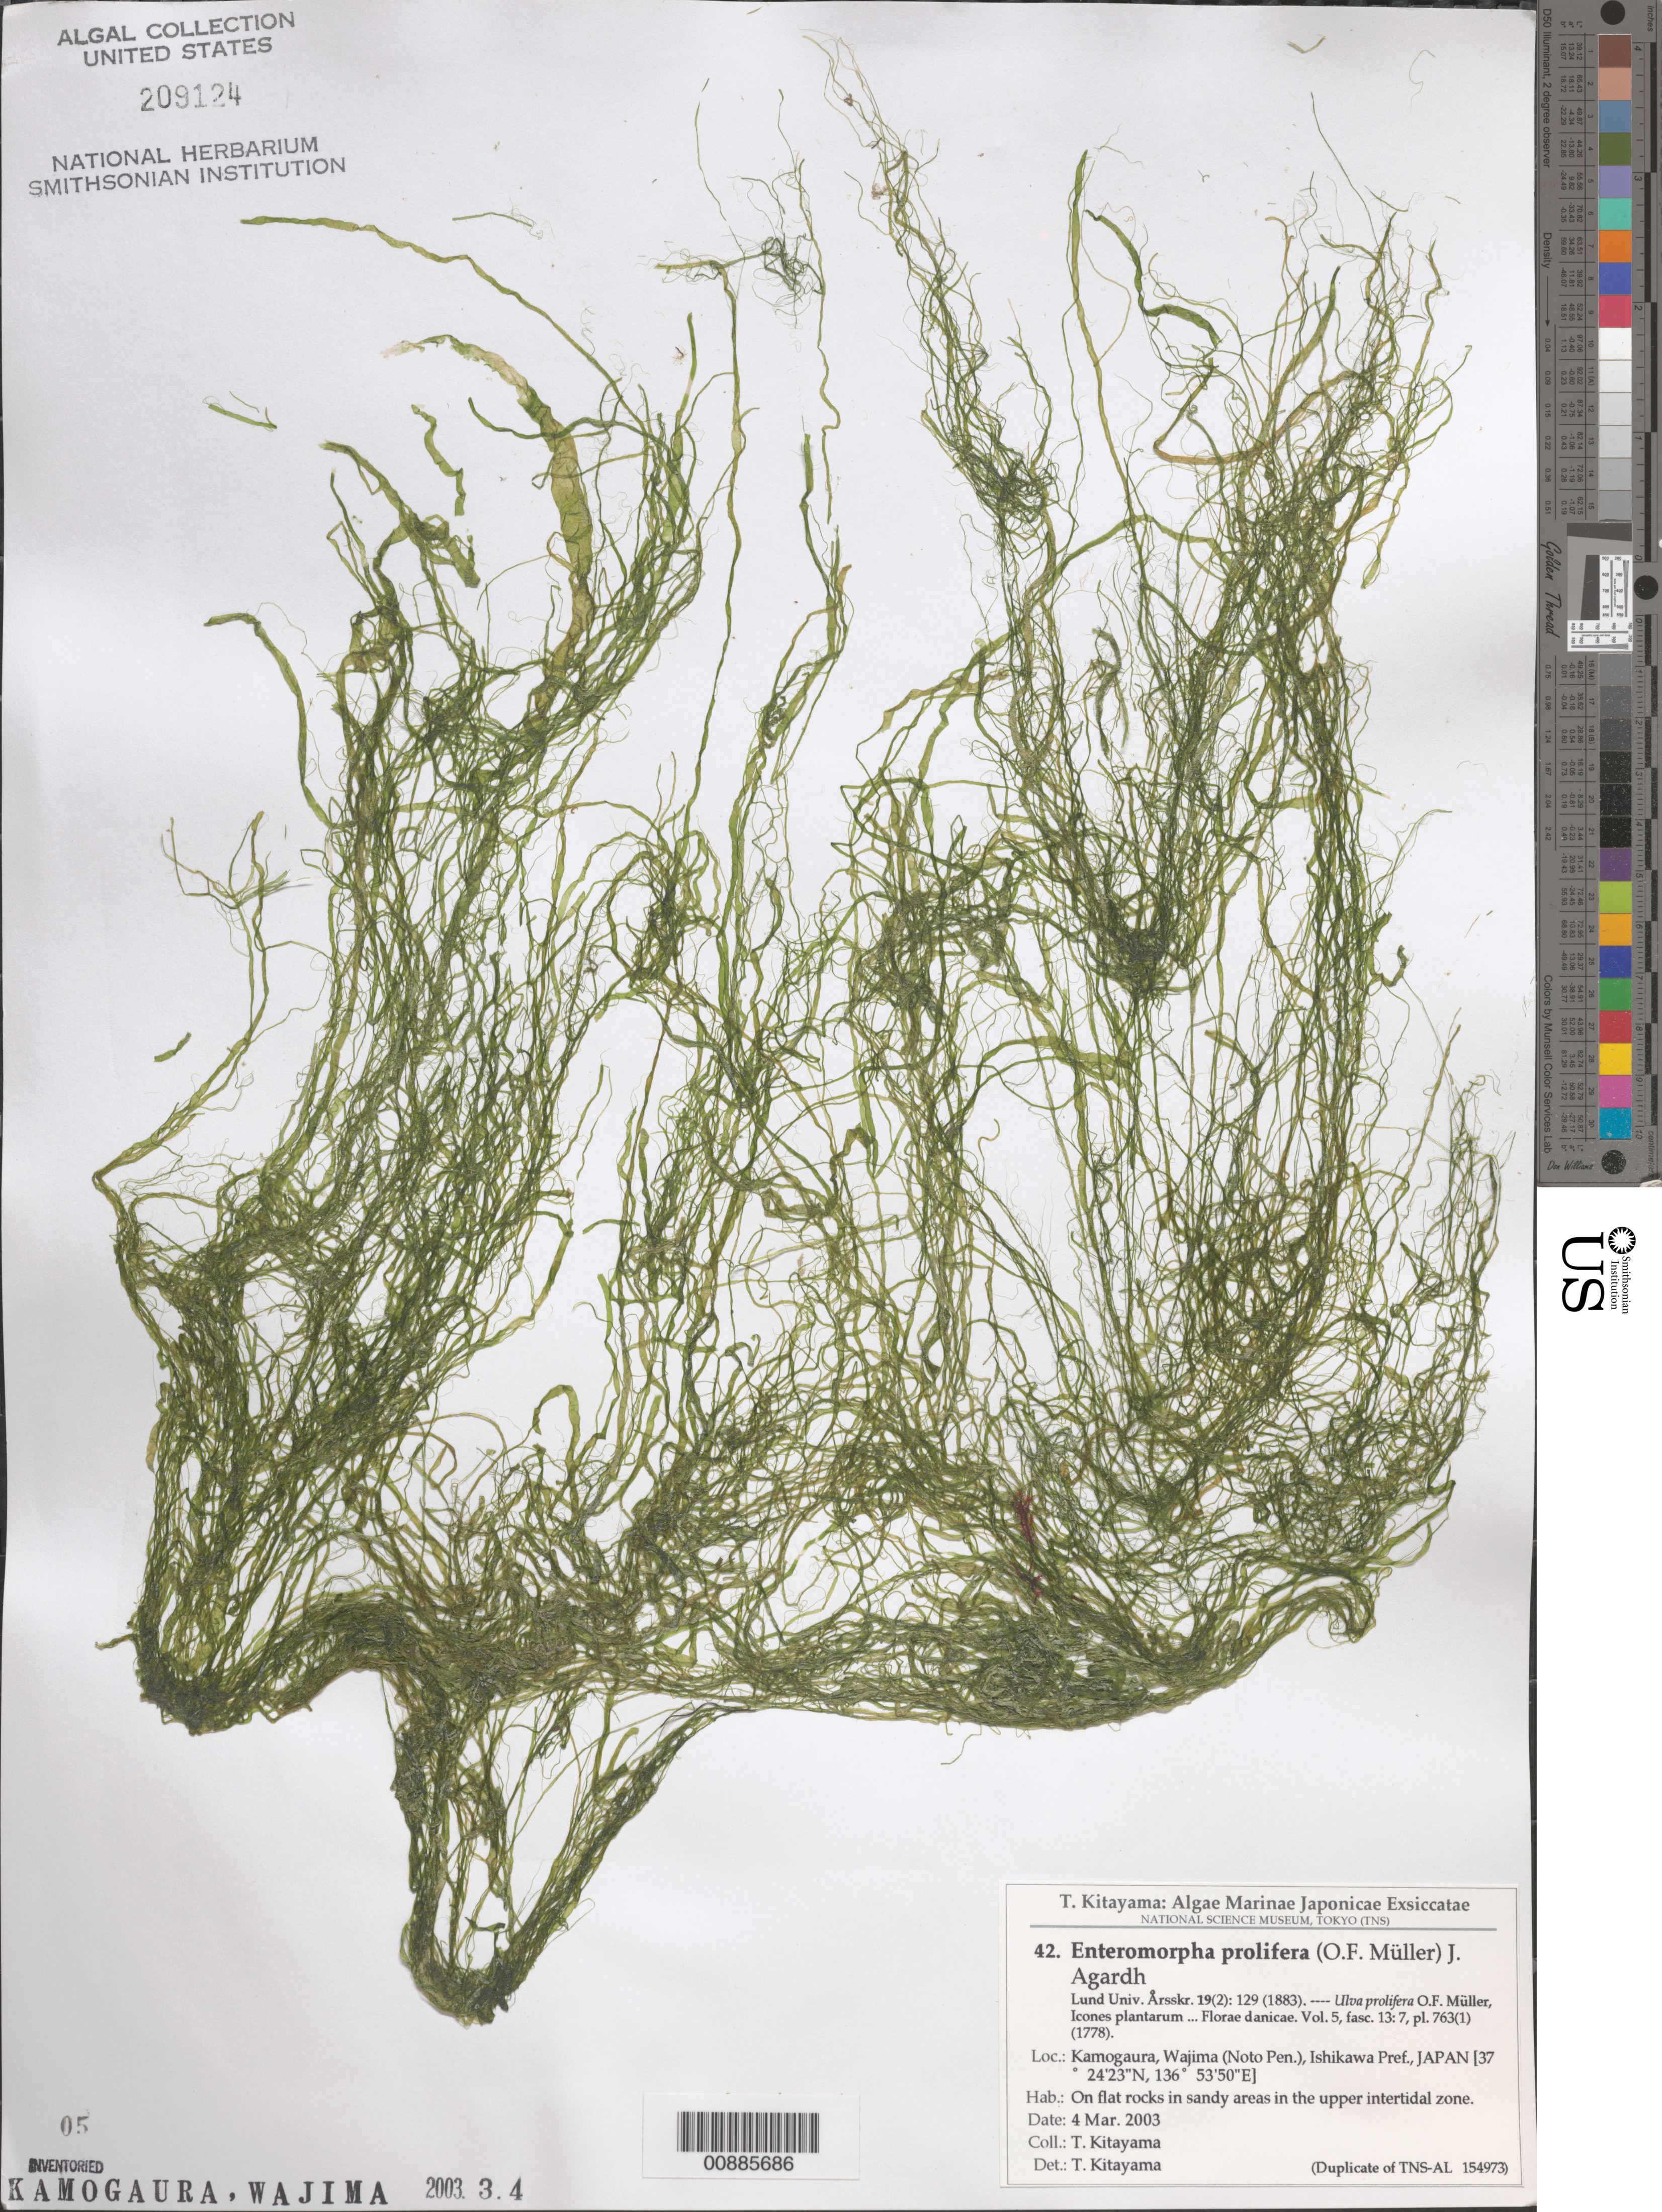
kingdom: Plantae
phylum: Chlorophyta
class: Ulvophyceae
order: Ulvales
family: Ulvaceae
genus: Ulva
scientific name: Ulva prolifera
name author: O.F. Müller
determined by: Algae name updating Project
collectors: T. Kitayama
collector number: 42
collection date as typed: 04 Mar 2003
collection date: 2003-03-04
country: Japan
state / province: Isikawa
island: Honshu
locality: Kamogaura, Wajima, Noto Peninsula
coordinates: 37 24' 23" N, 136 53' 50" E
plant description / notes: Kitayama, T., Algae Marinae Japonicae Exsiccatae, Fasc. II (Nos. 26-50)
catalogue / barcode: US 209124